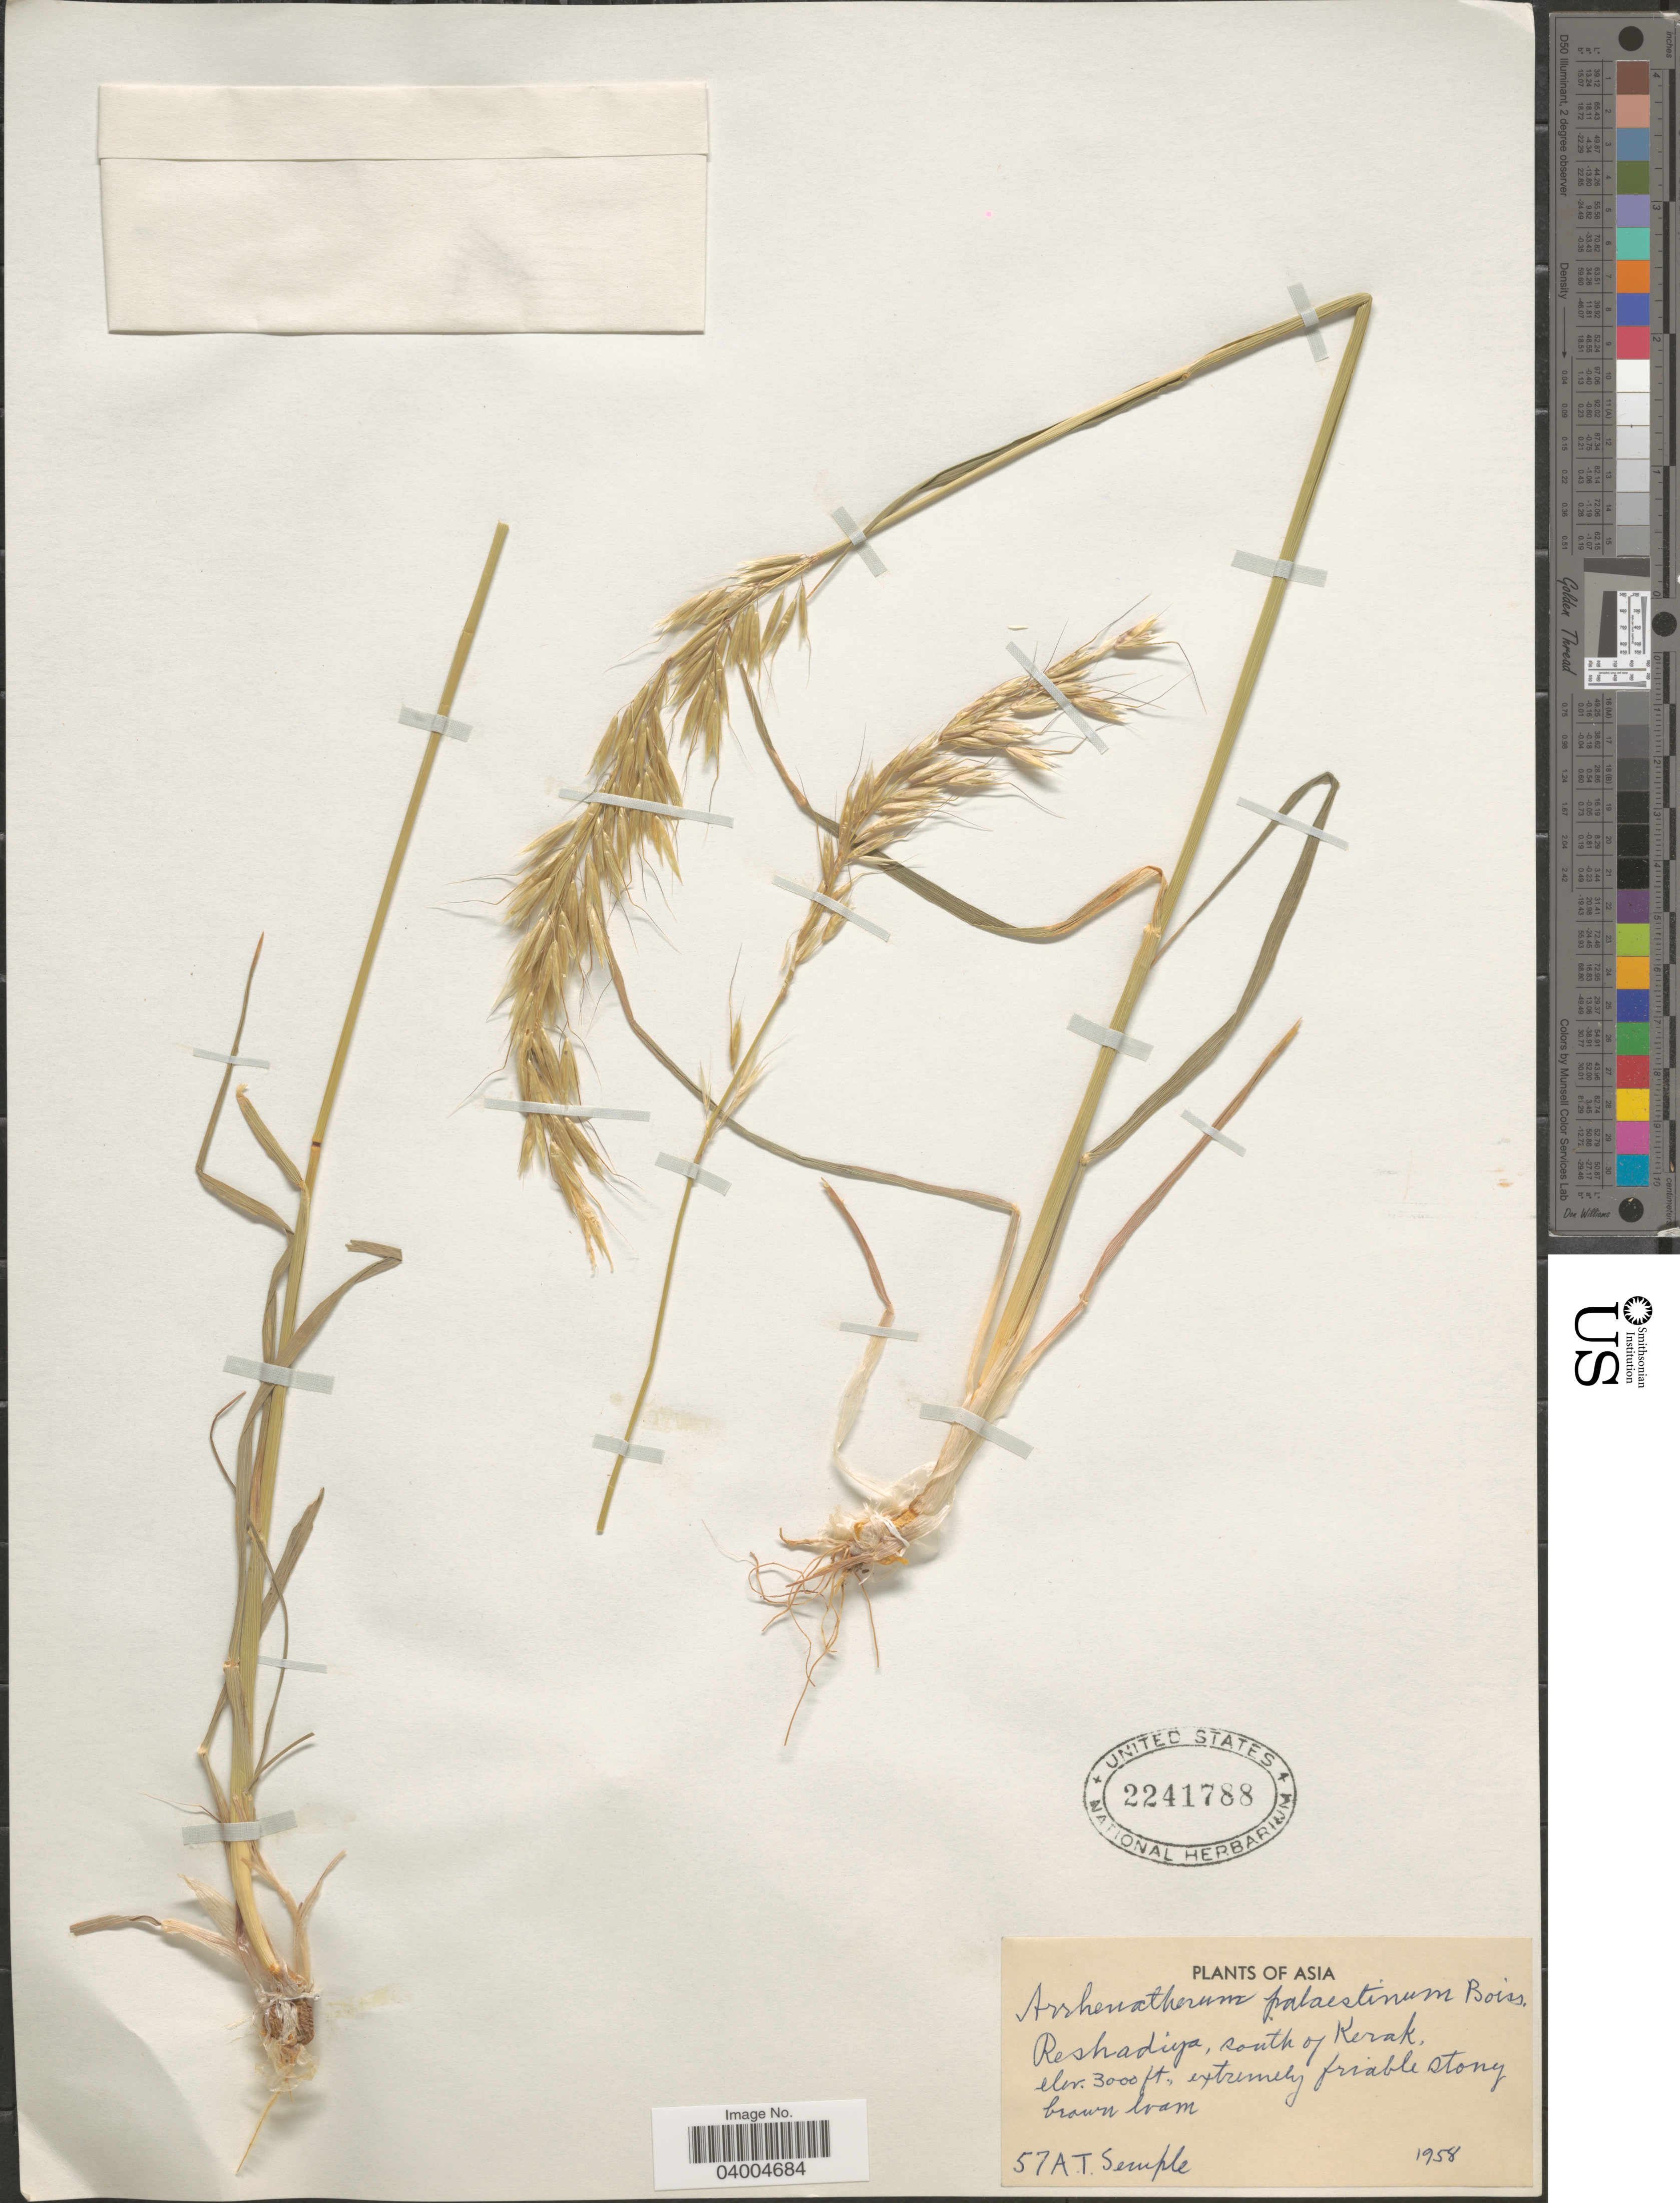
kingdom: Plantae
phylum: Tracheophyta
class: Liliopsida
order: Poales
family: Poaceae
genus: Arrhenatherum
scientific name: Arrhenatherum palaestenum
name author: Boiss.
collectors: A. Semple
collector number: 57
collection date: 1958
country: Jordan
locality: Asia. Reshadiya, south of Kerak.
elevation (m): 914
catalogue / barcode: US 2241788